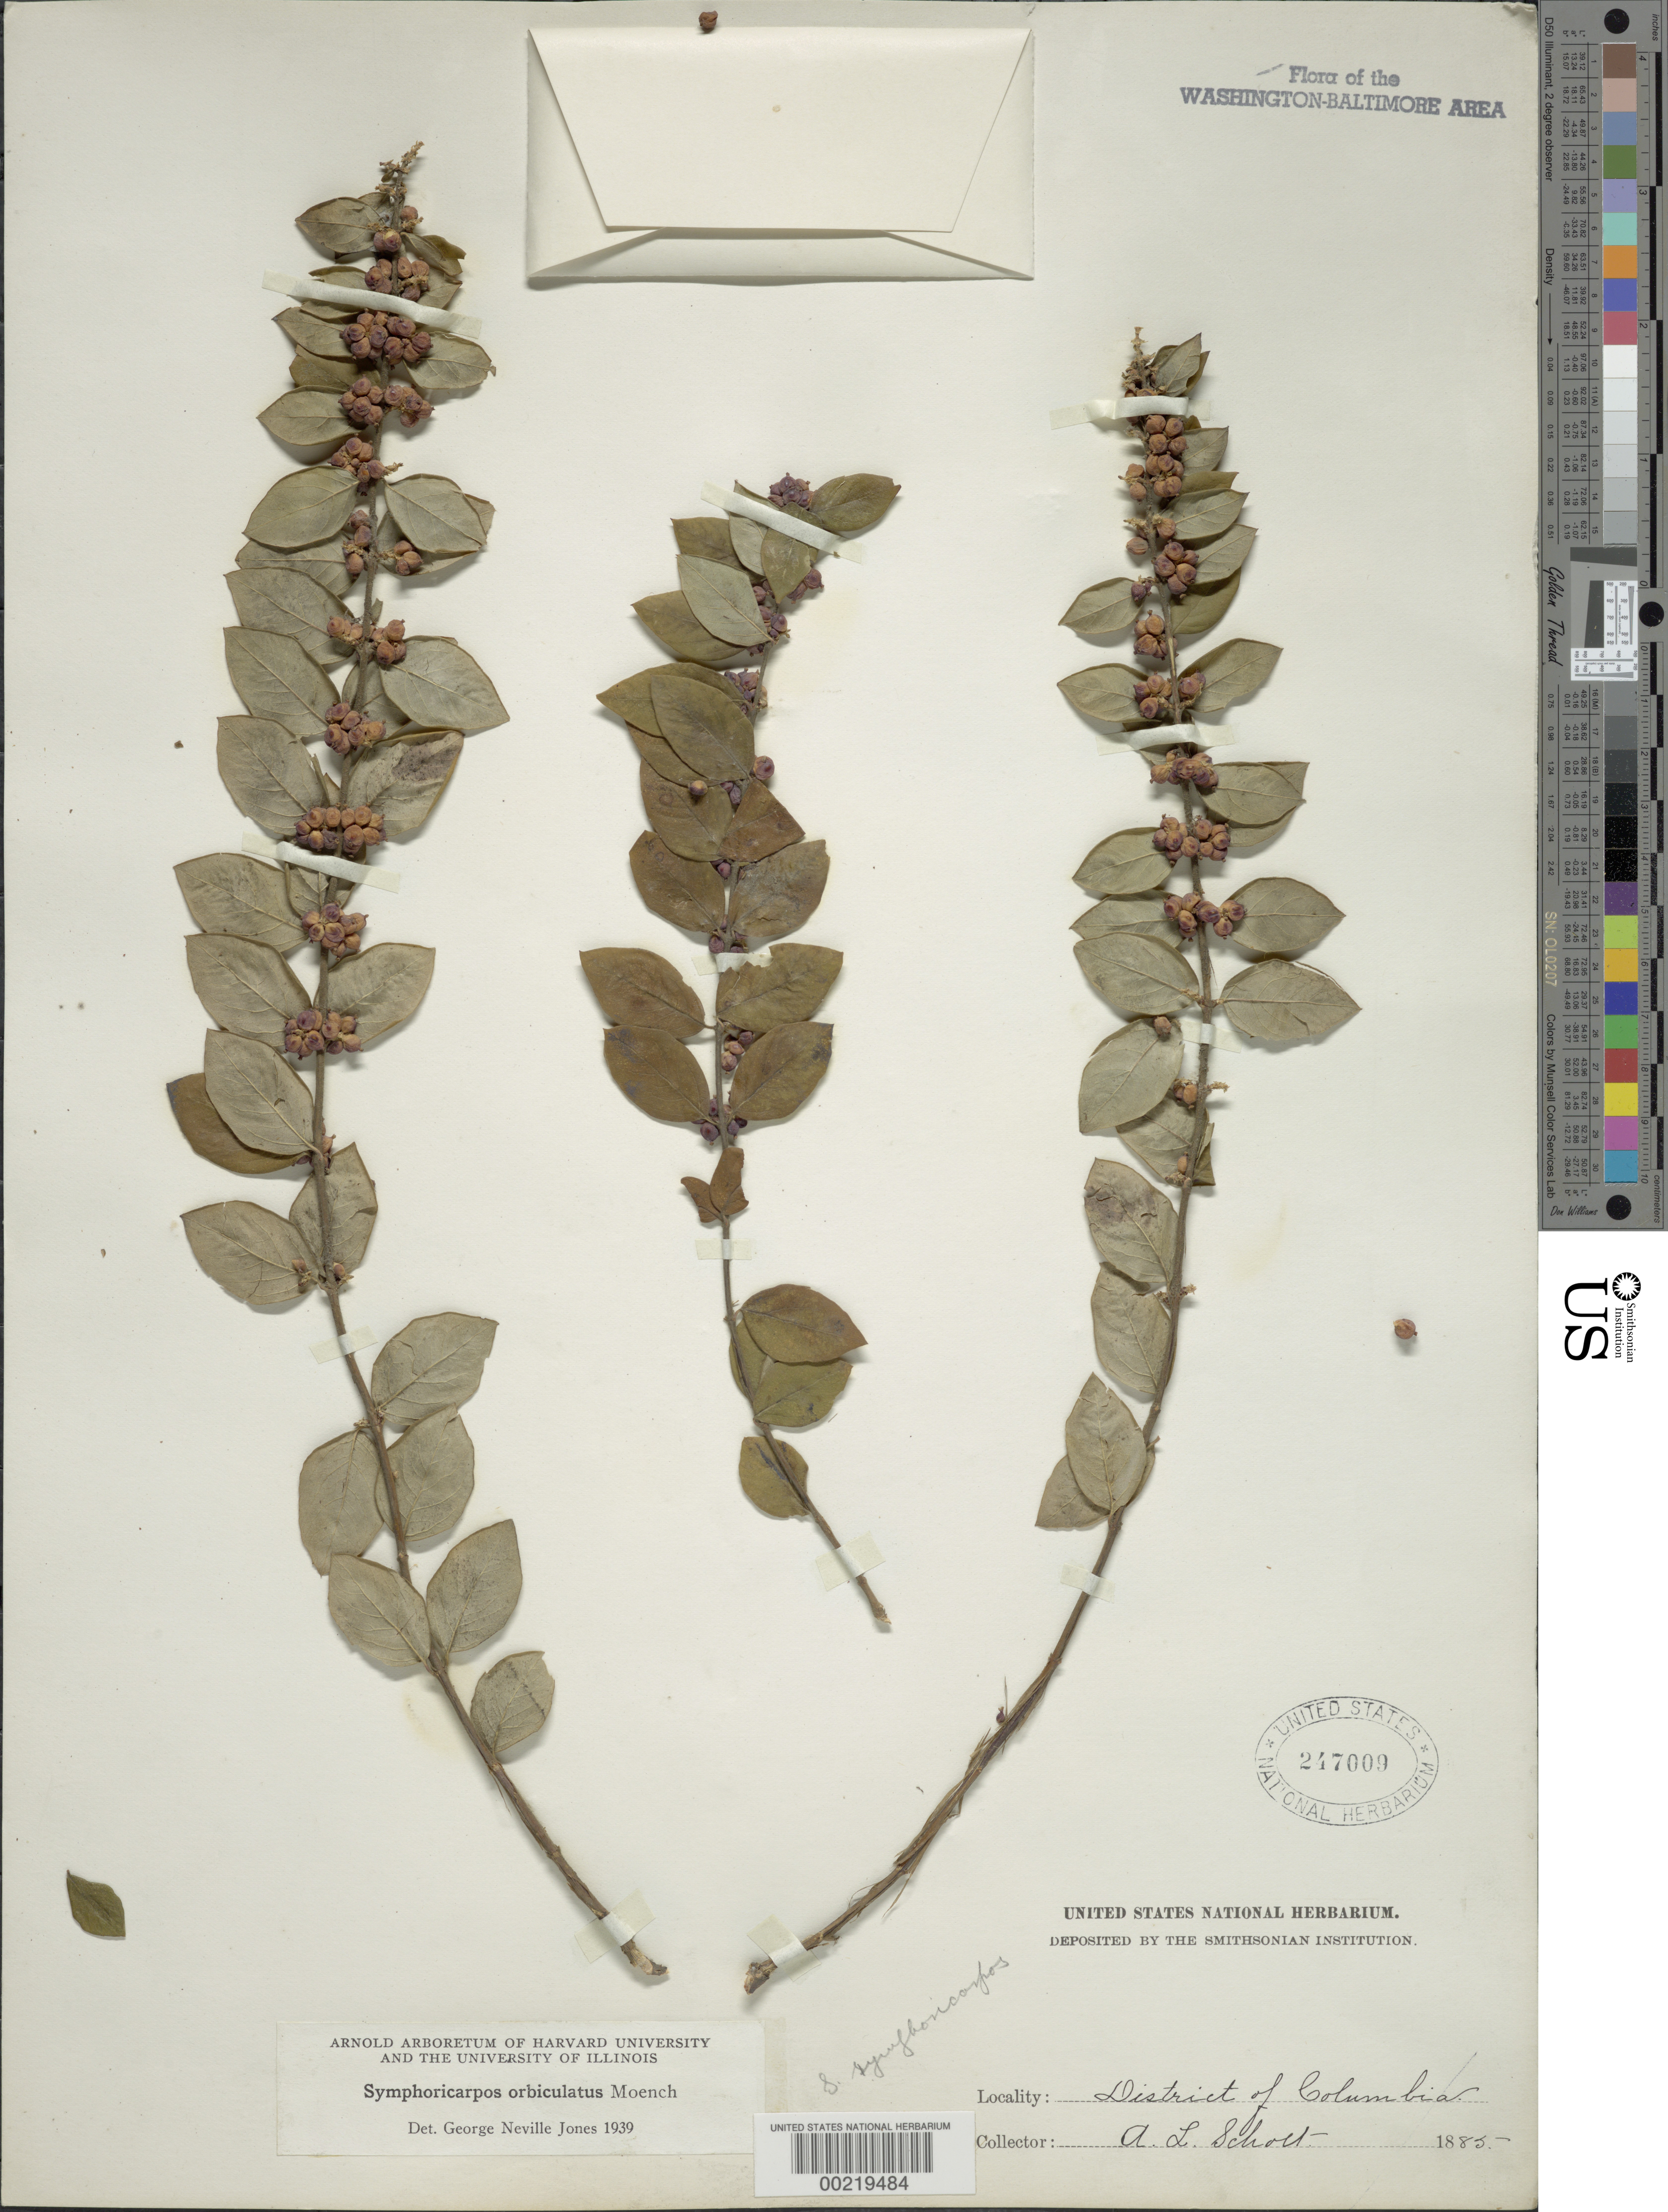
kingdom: Plantae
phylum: Tracheophyta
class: Magnoliopsida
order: Dipsacales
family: Caprifoliaceae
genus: Symphoricarpos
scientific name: Symphoricarpos orbiculatus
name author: Moench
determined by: Jones, G. N.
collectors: A. L. Schott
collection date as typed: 1885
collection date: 1885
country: United States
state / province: District of Columbia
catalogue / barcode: US 247009